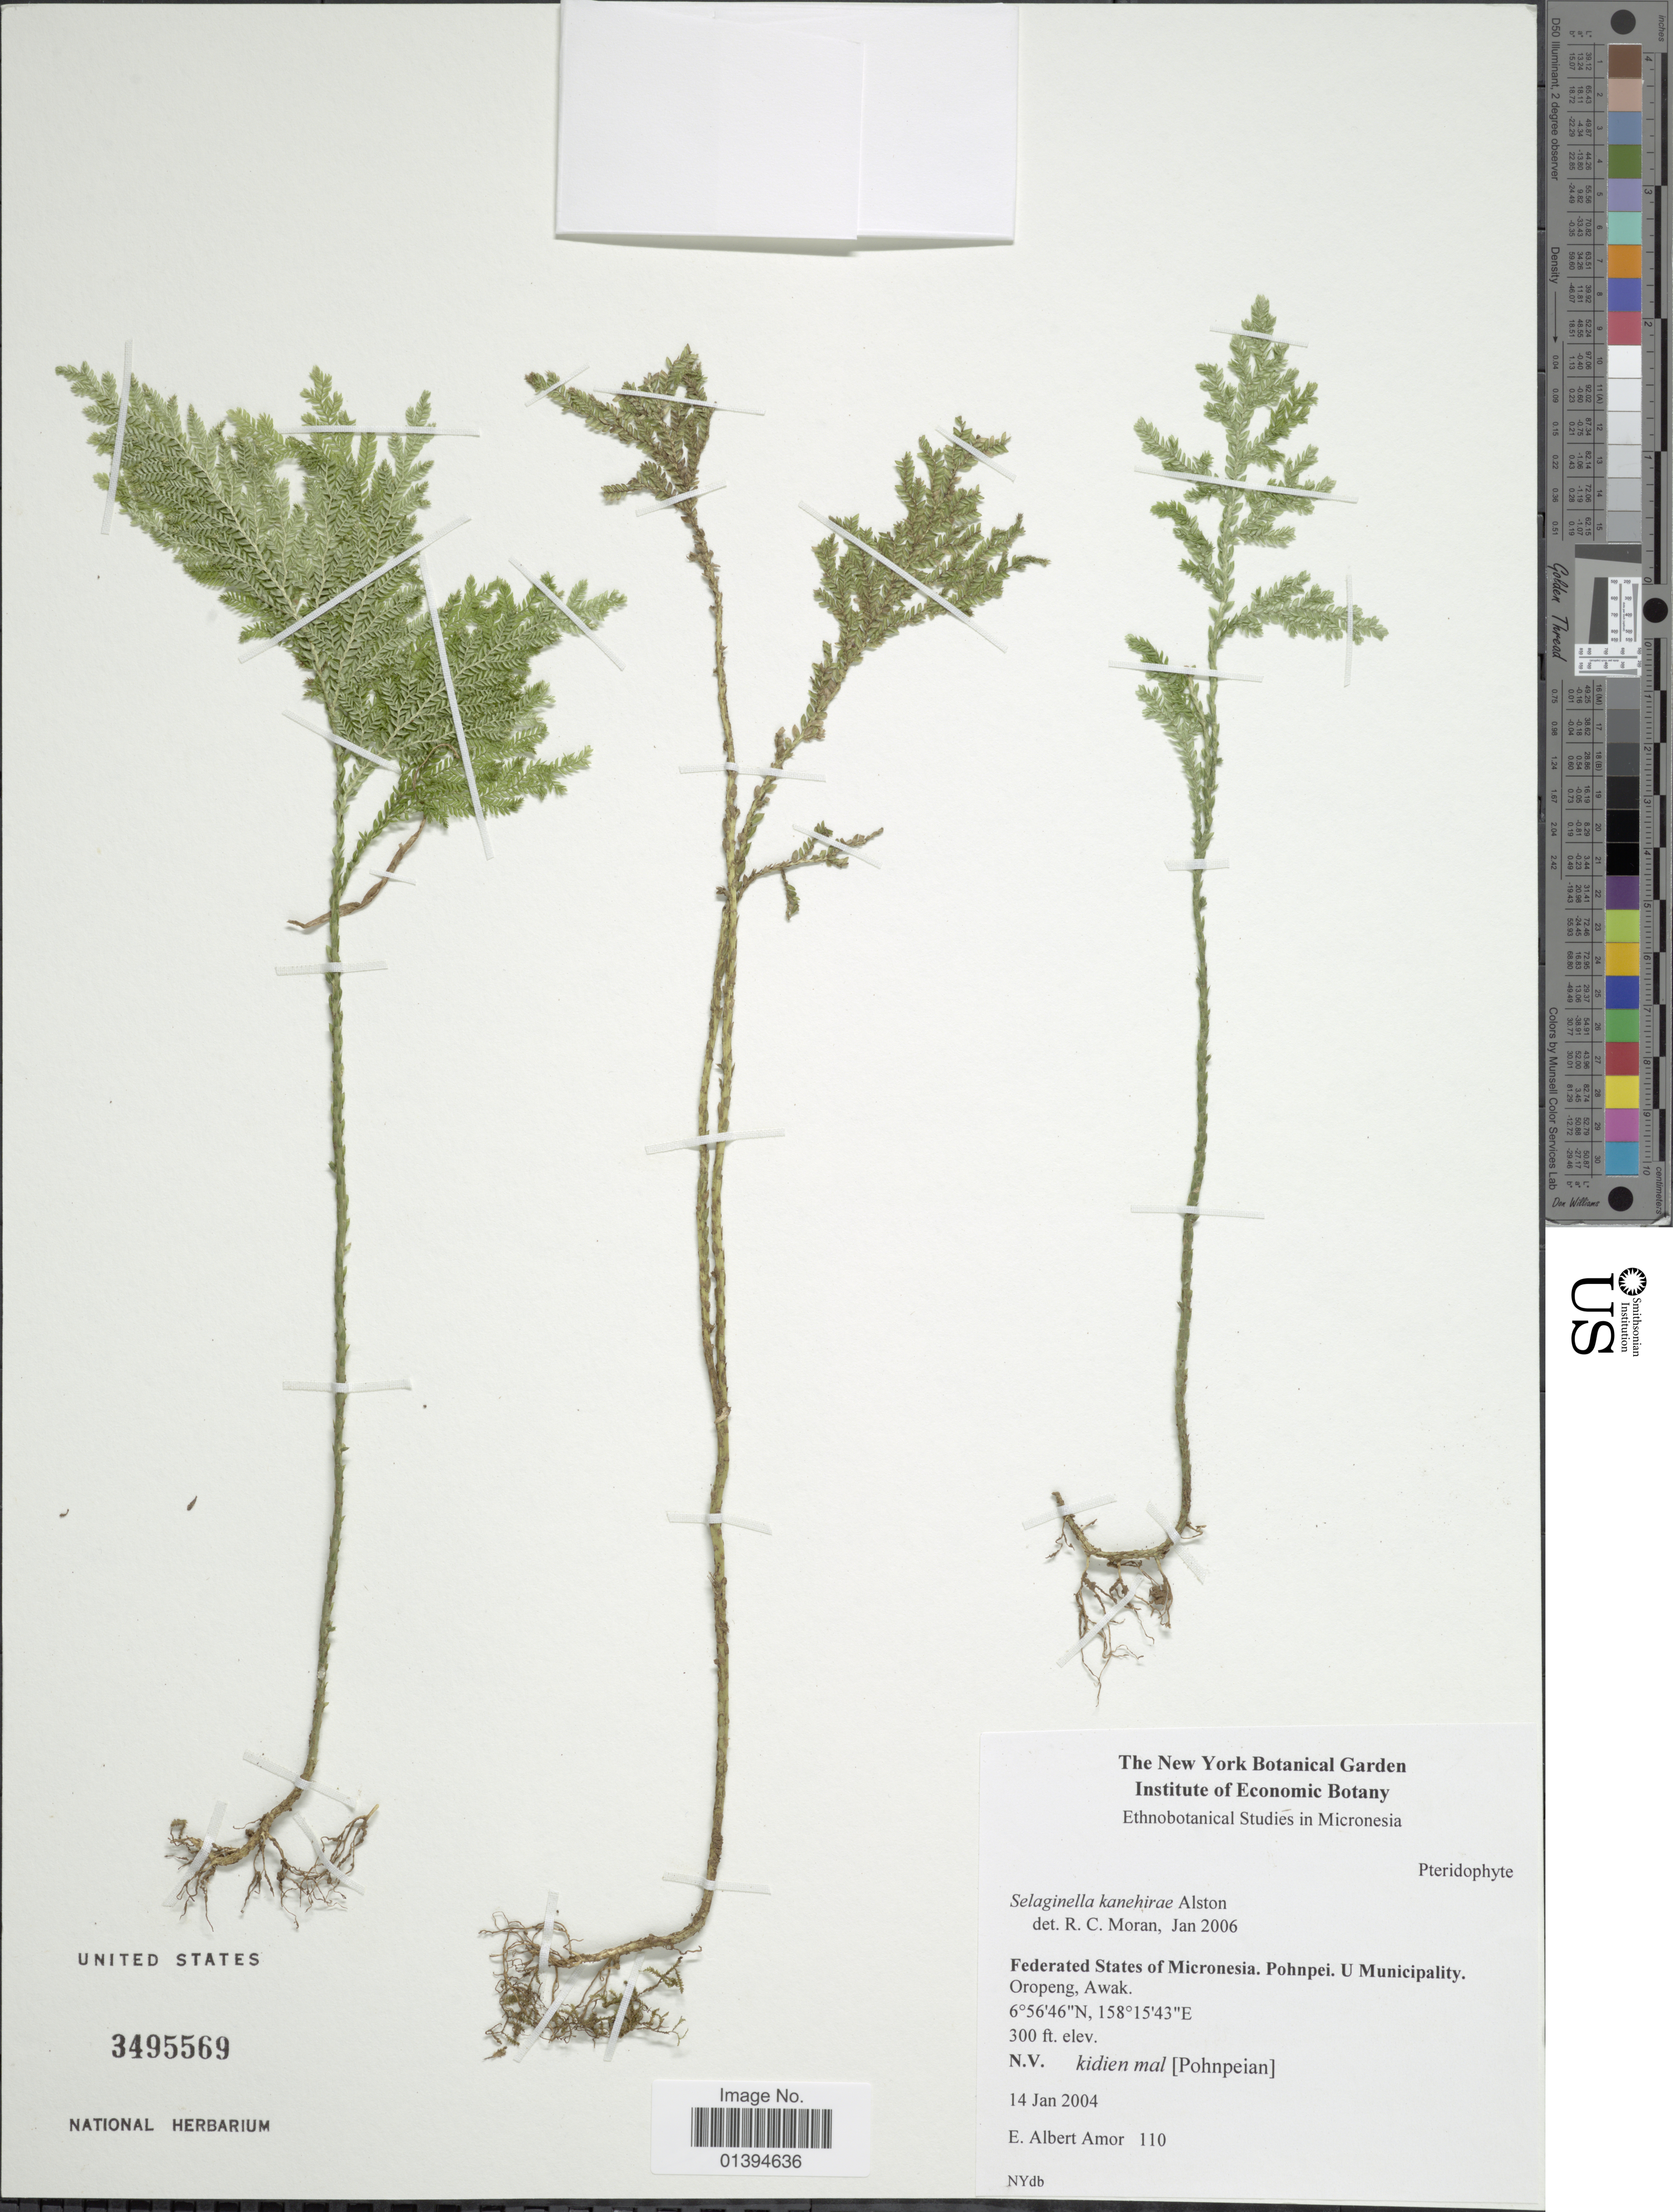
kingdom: Plantae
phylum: Tracheophyta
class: Lycopodiopsida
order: Selaginellales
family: Selaginellaceae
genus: Selaginella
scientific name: Selaginella kanehirae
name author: Alston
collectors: E. A. Amor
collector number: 110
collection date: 2004-01-14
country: Micronesia, Federated States of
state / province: Pohnpei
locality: U. Municipality, Oropeng, Awak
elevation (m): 91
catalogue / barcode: US 3495569